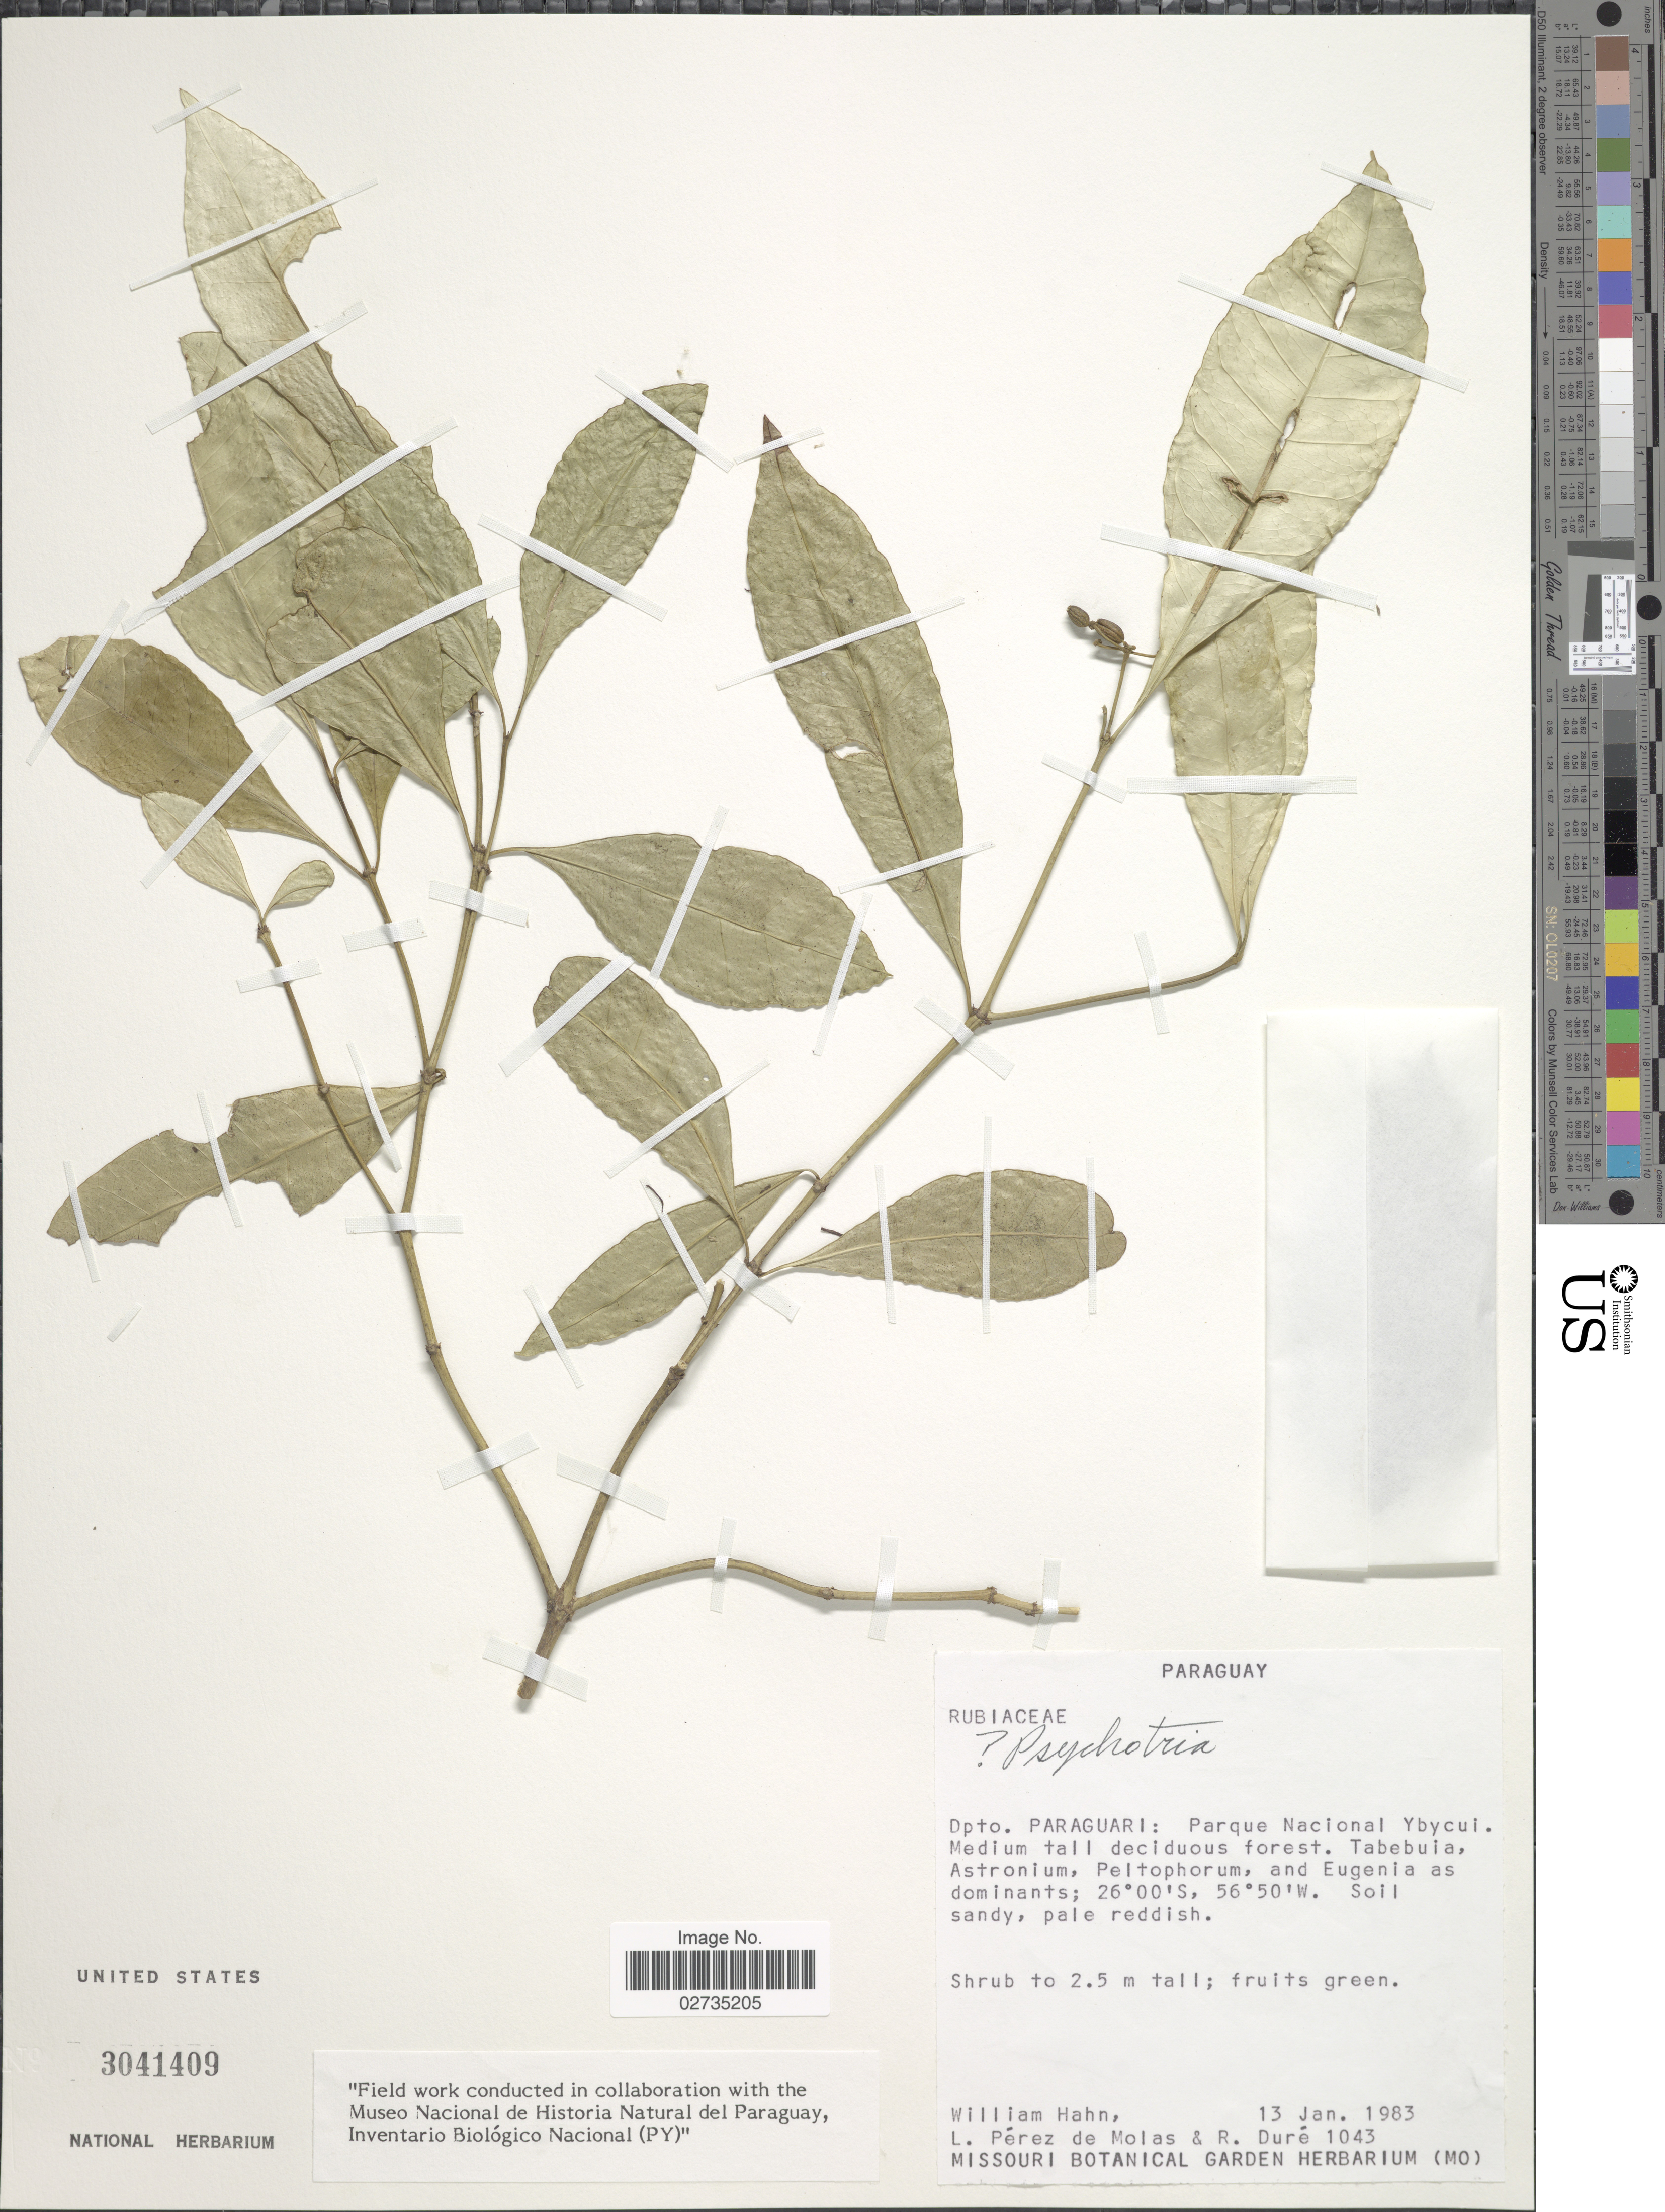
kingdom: Plantae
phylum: Tracheophyta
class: Magnoliopsida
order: Gentianales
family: Rubiaceae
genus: Psychotria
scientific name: Psychotria sp.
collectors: W. J. Hahn, L. Perez de Molas & R. Duré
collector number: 1043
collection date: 1983-01-13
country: Paraguay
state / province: Paraguari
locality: Dpto. Paraguari: Parque Nacional Ybycui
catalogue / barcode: US 3041409